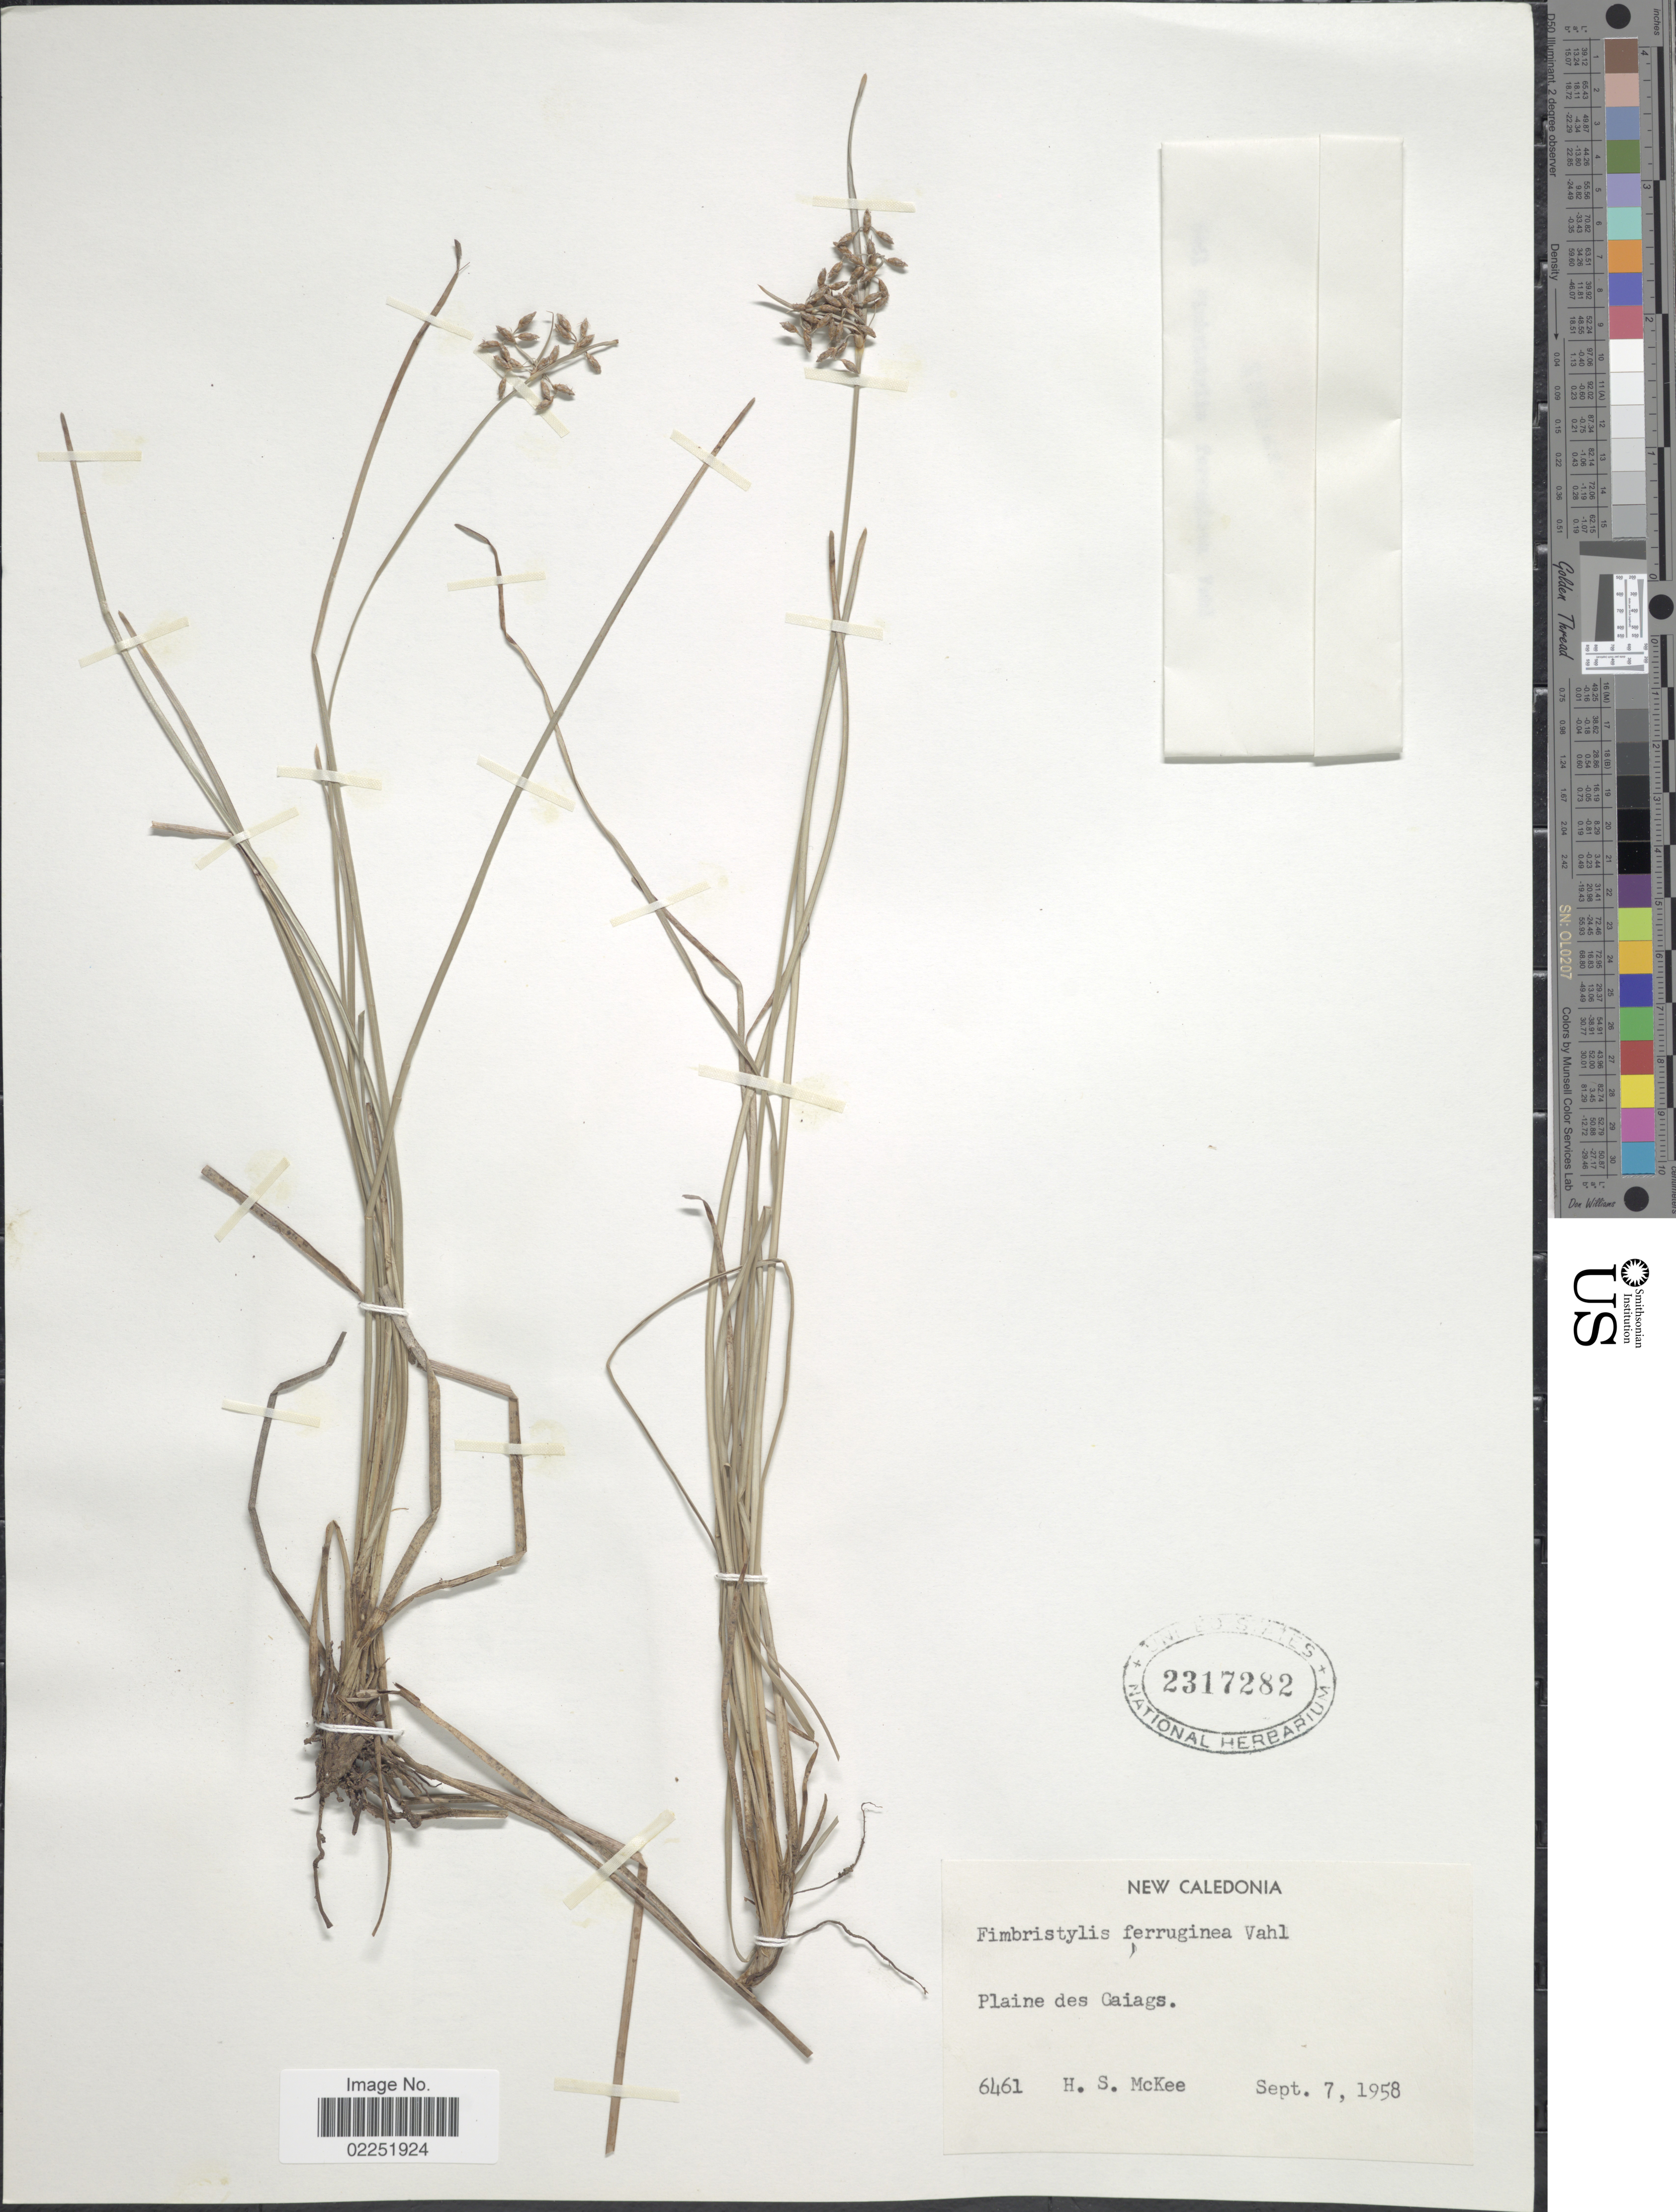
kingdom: Plantae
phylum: Tracheophyta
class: Liliopsida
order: Poales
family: Cyperaceae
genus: Fimbristylis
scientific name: Fimbristylis ferruginea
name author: (L.) Vahl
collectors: H. S. McKee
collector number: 6461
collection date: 1958-09-07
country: New Caledonia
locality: Plaine des Gaiags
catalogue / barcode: US 2317282